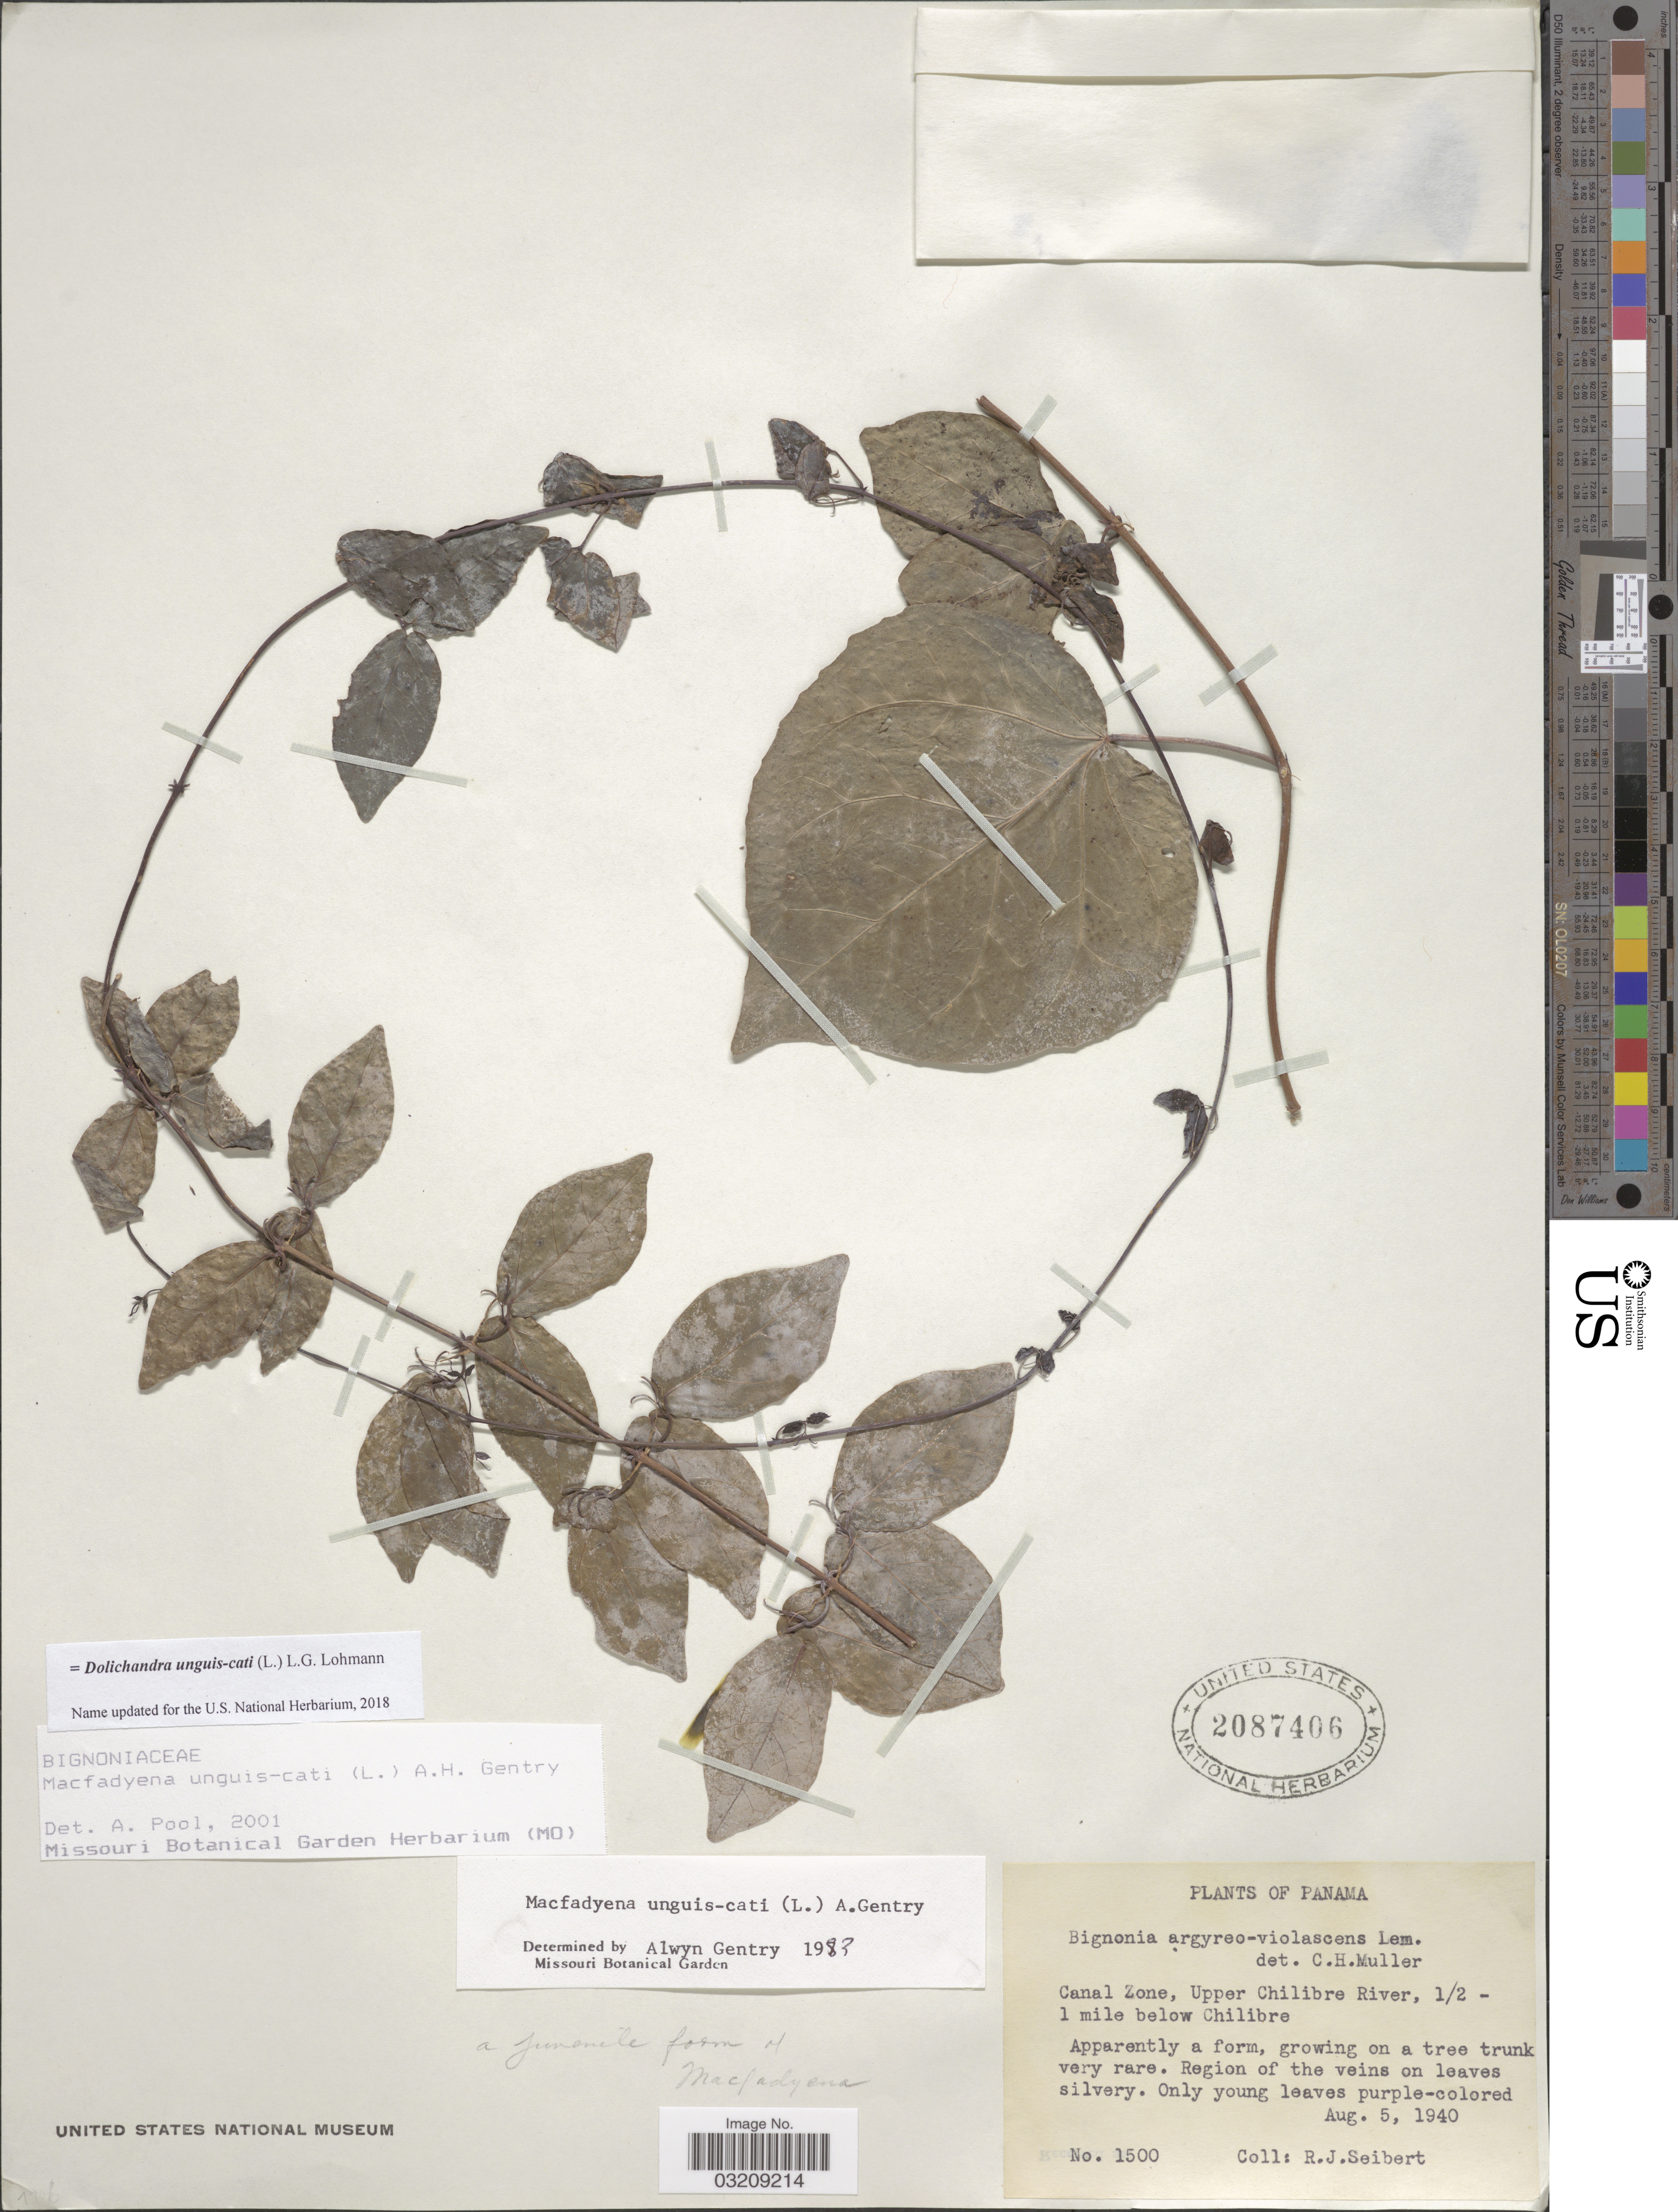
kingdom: Plantae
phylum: Tracheophyta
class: Magnoliopsida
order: Lamiales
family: Bignoniaceae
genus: Dolichandra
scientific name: Dolichandra unguis-cati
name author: (L.) L.G. Lohmann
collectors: R. J. Seibert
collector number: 1500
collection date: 1940-08-05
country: Panama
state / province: Colón / Panamá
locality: Canal Zone, Upper Chilibre River, ½ - 1 mile below Chilibre.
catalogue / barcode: US 2087406